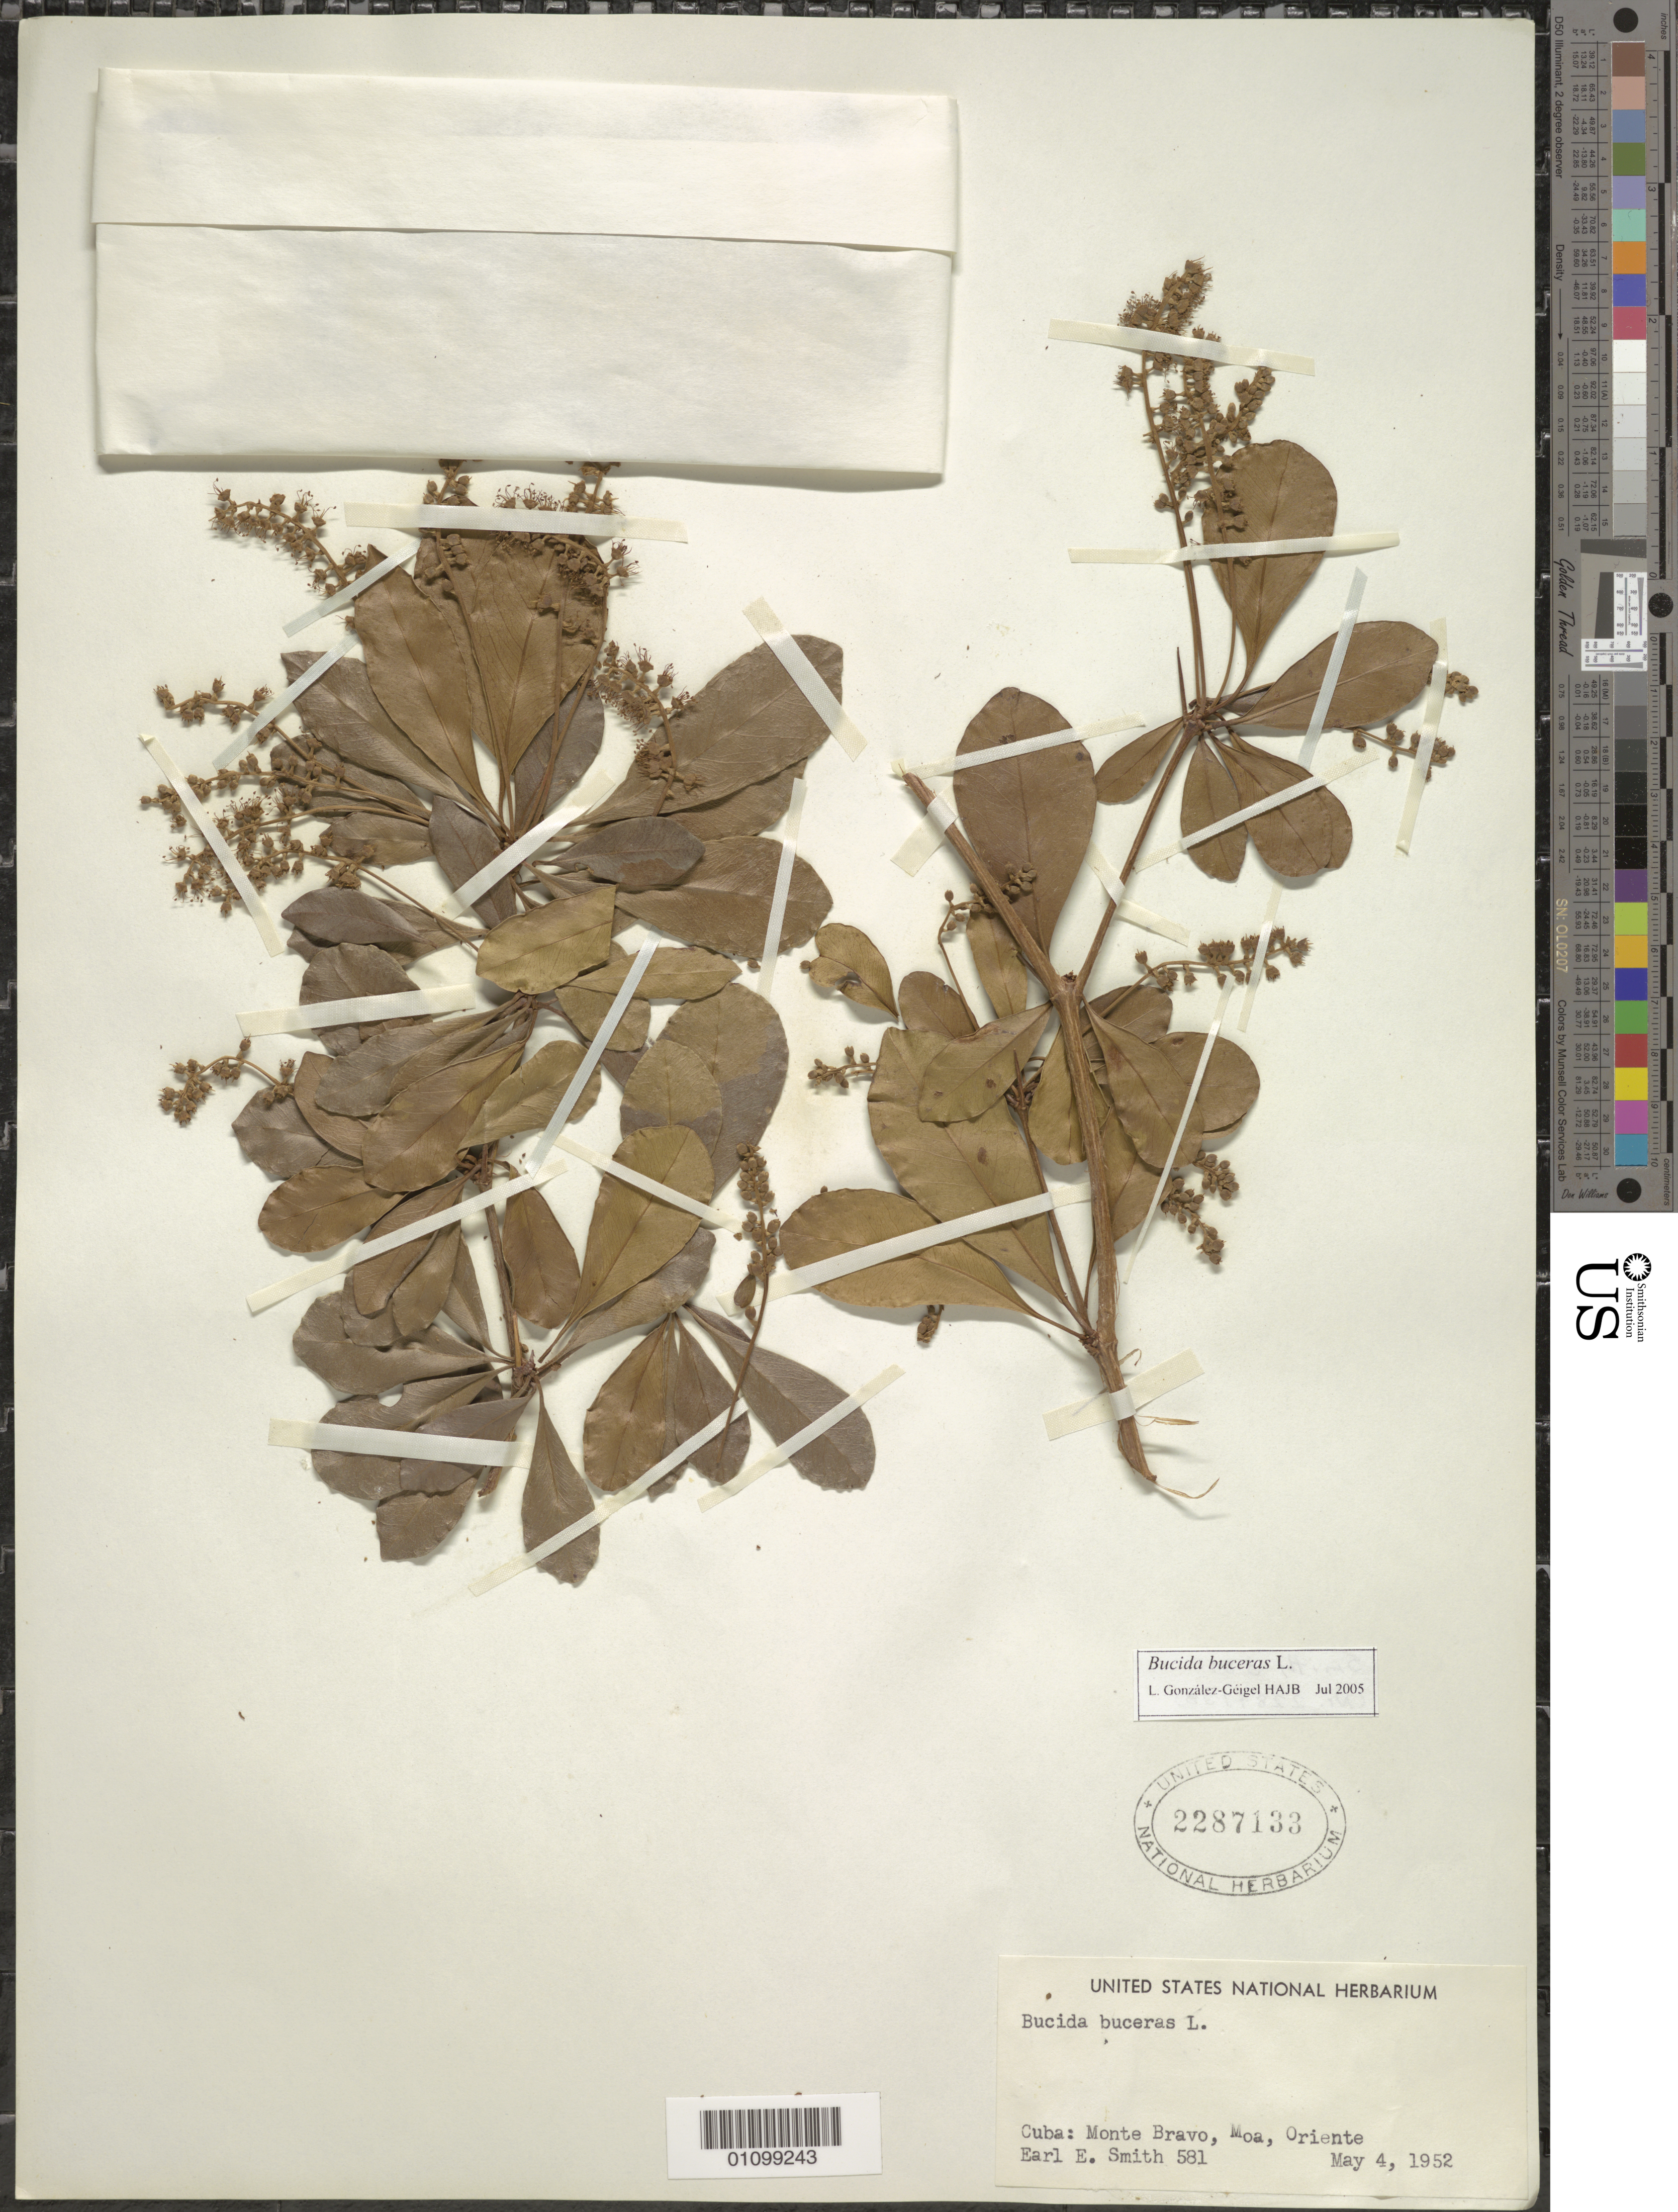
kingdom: Plantae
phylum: Tracheophyta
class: Magnoliopsida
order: Myrtales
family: Combretaceae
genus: Terminalia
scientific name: Terminalia buceras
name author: (L.) C. Wright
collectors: E. E. Smith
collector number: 581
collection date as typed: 04 May 1952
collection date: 1952-05-04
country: Cuba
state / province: Holguín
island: Cuba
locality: Monte Bravo, Moa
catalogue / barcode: US 2287133